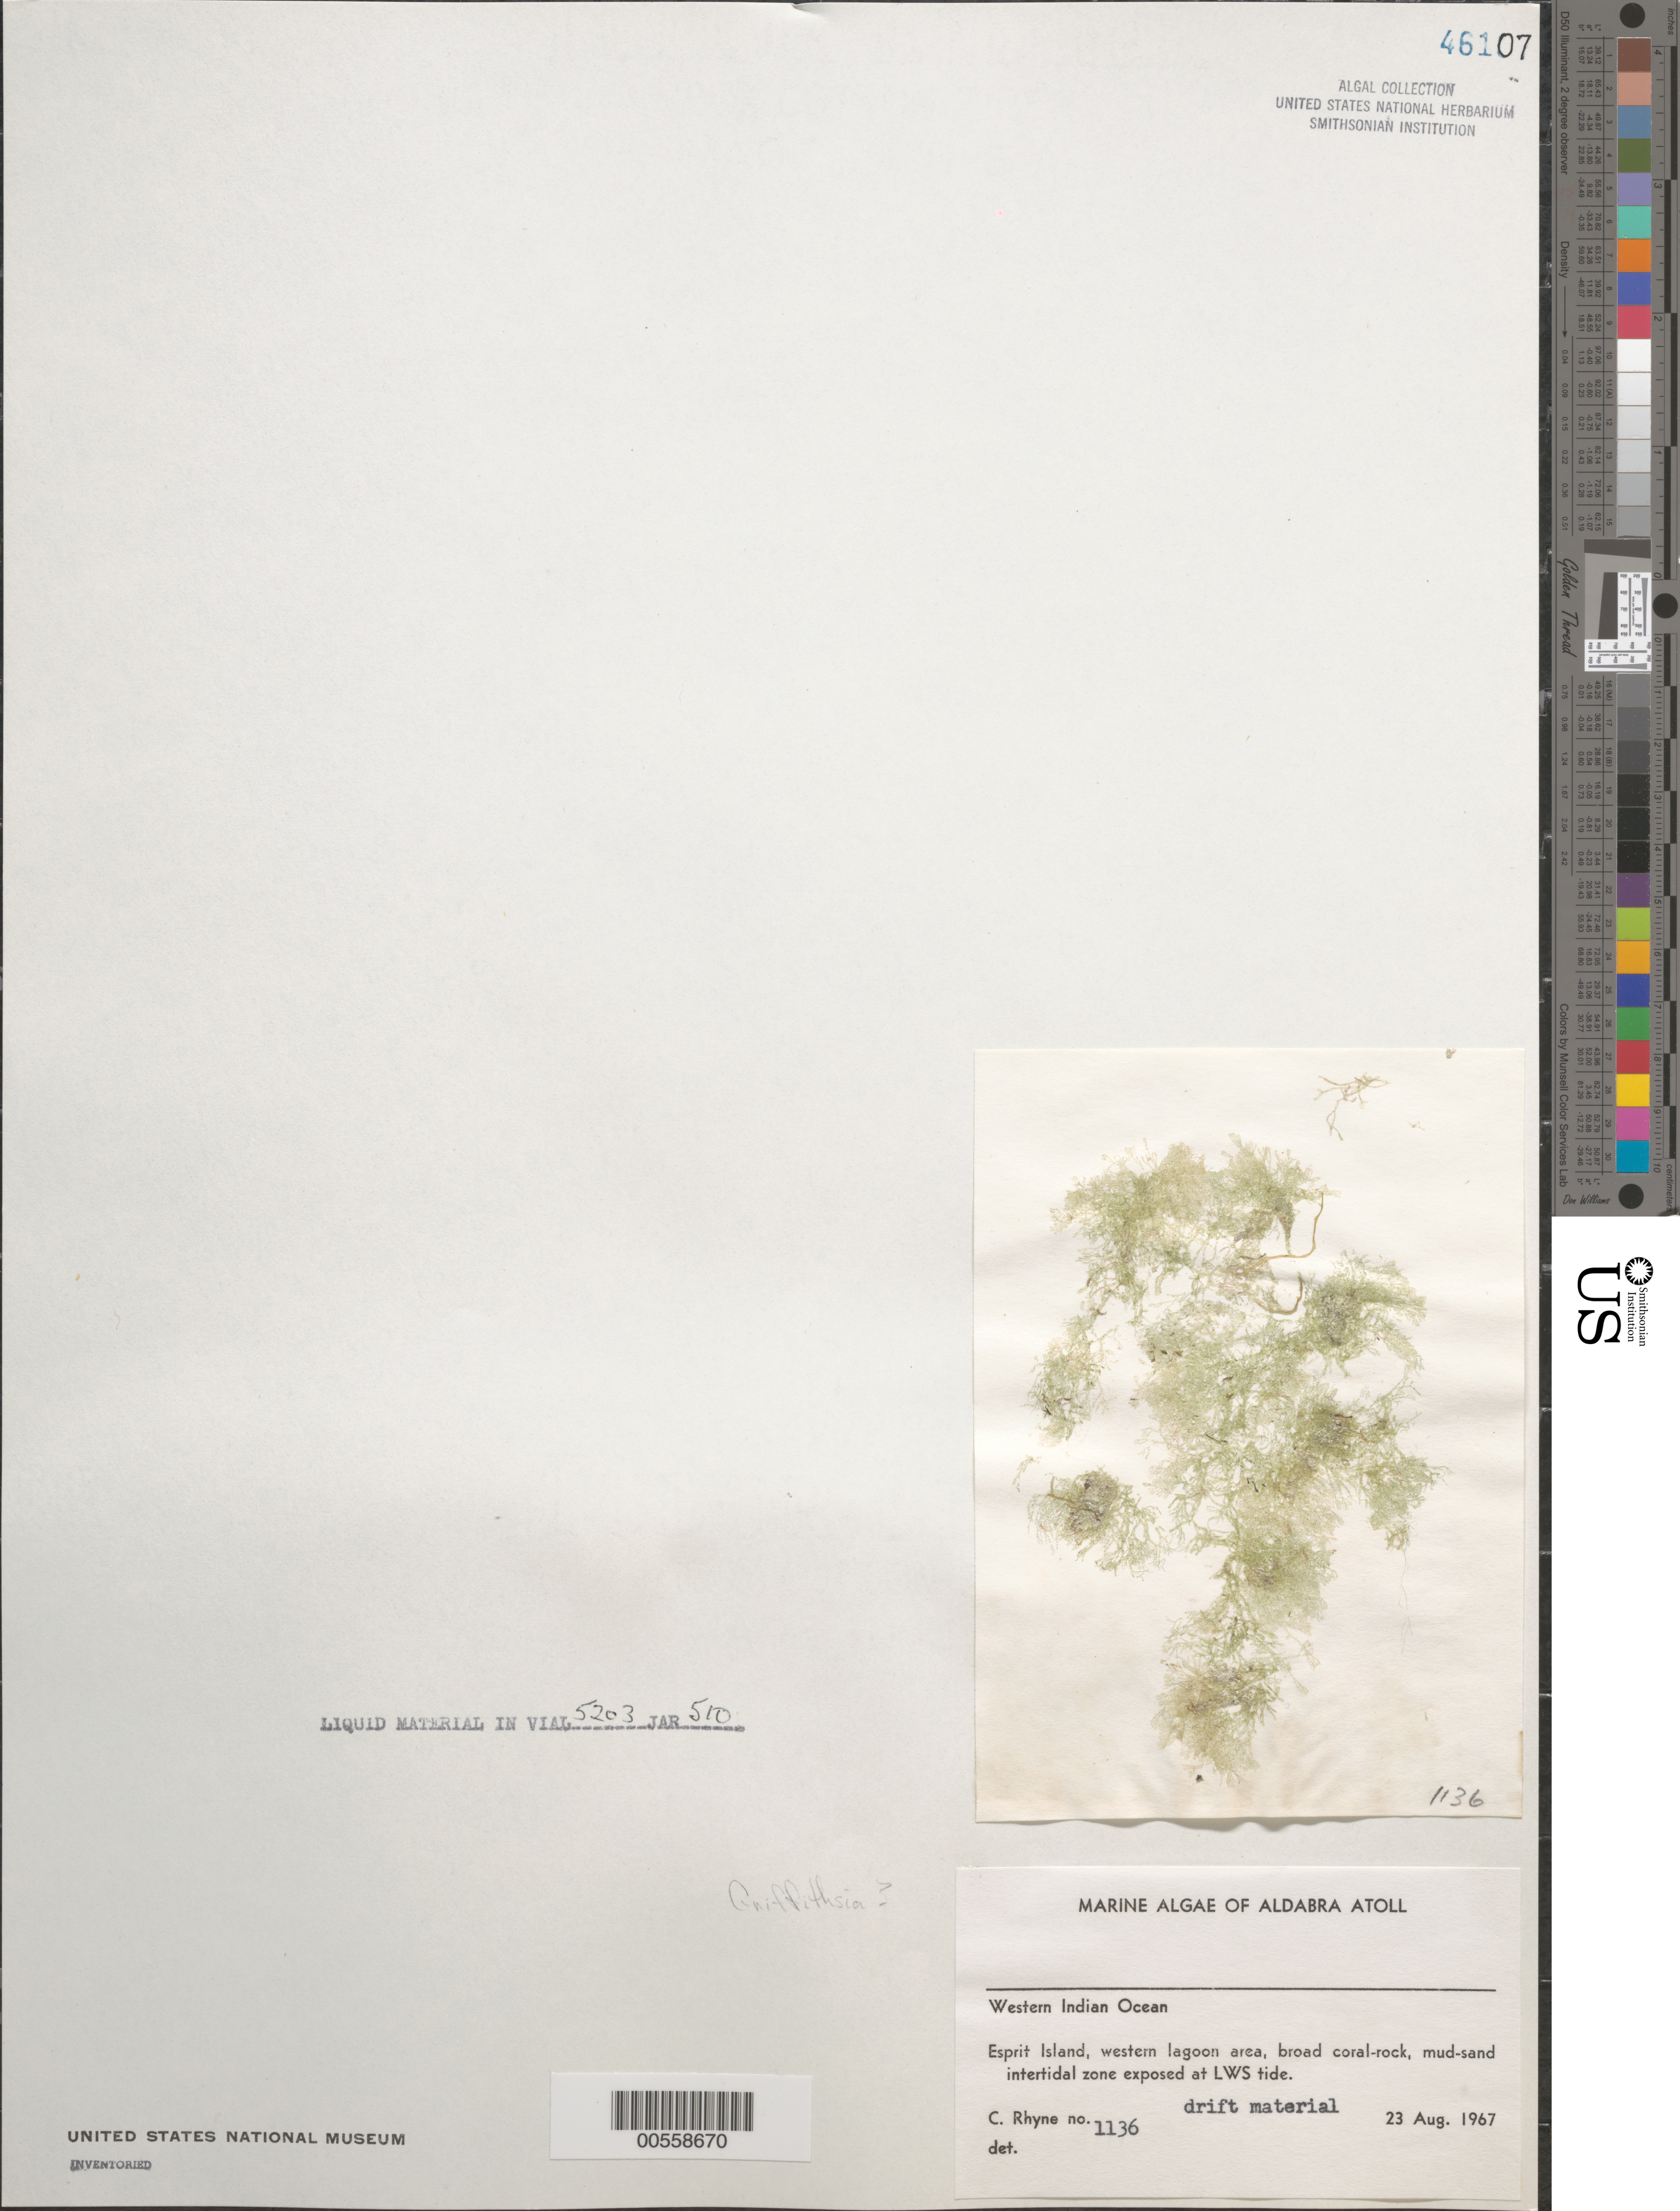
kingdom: Plantae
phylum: Rhodophyta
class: Florideophyceae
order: Ceramiales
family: Wrangeliaceae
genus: Griffithsia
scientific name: Griffithsia sp.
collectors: C. Rhyne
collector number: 1136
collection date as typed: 23 Aug 1967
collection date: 1967-08-23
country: Seychelles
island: Aldabra Atoll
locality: Ile Esprit, Western lagoon area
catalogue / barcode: US 46107